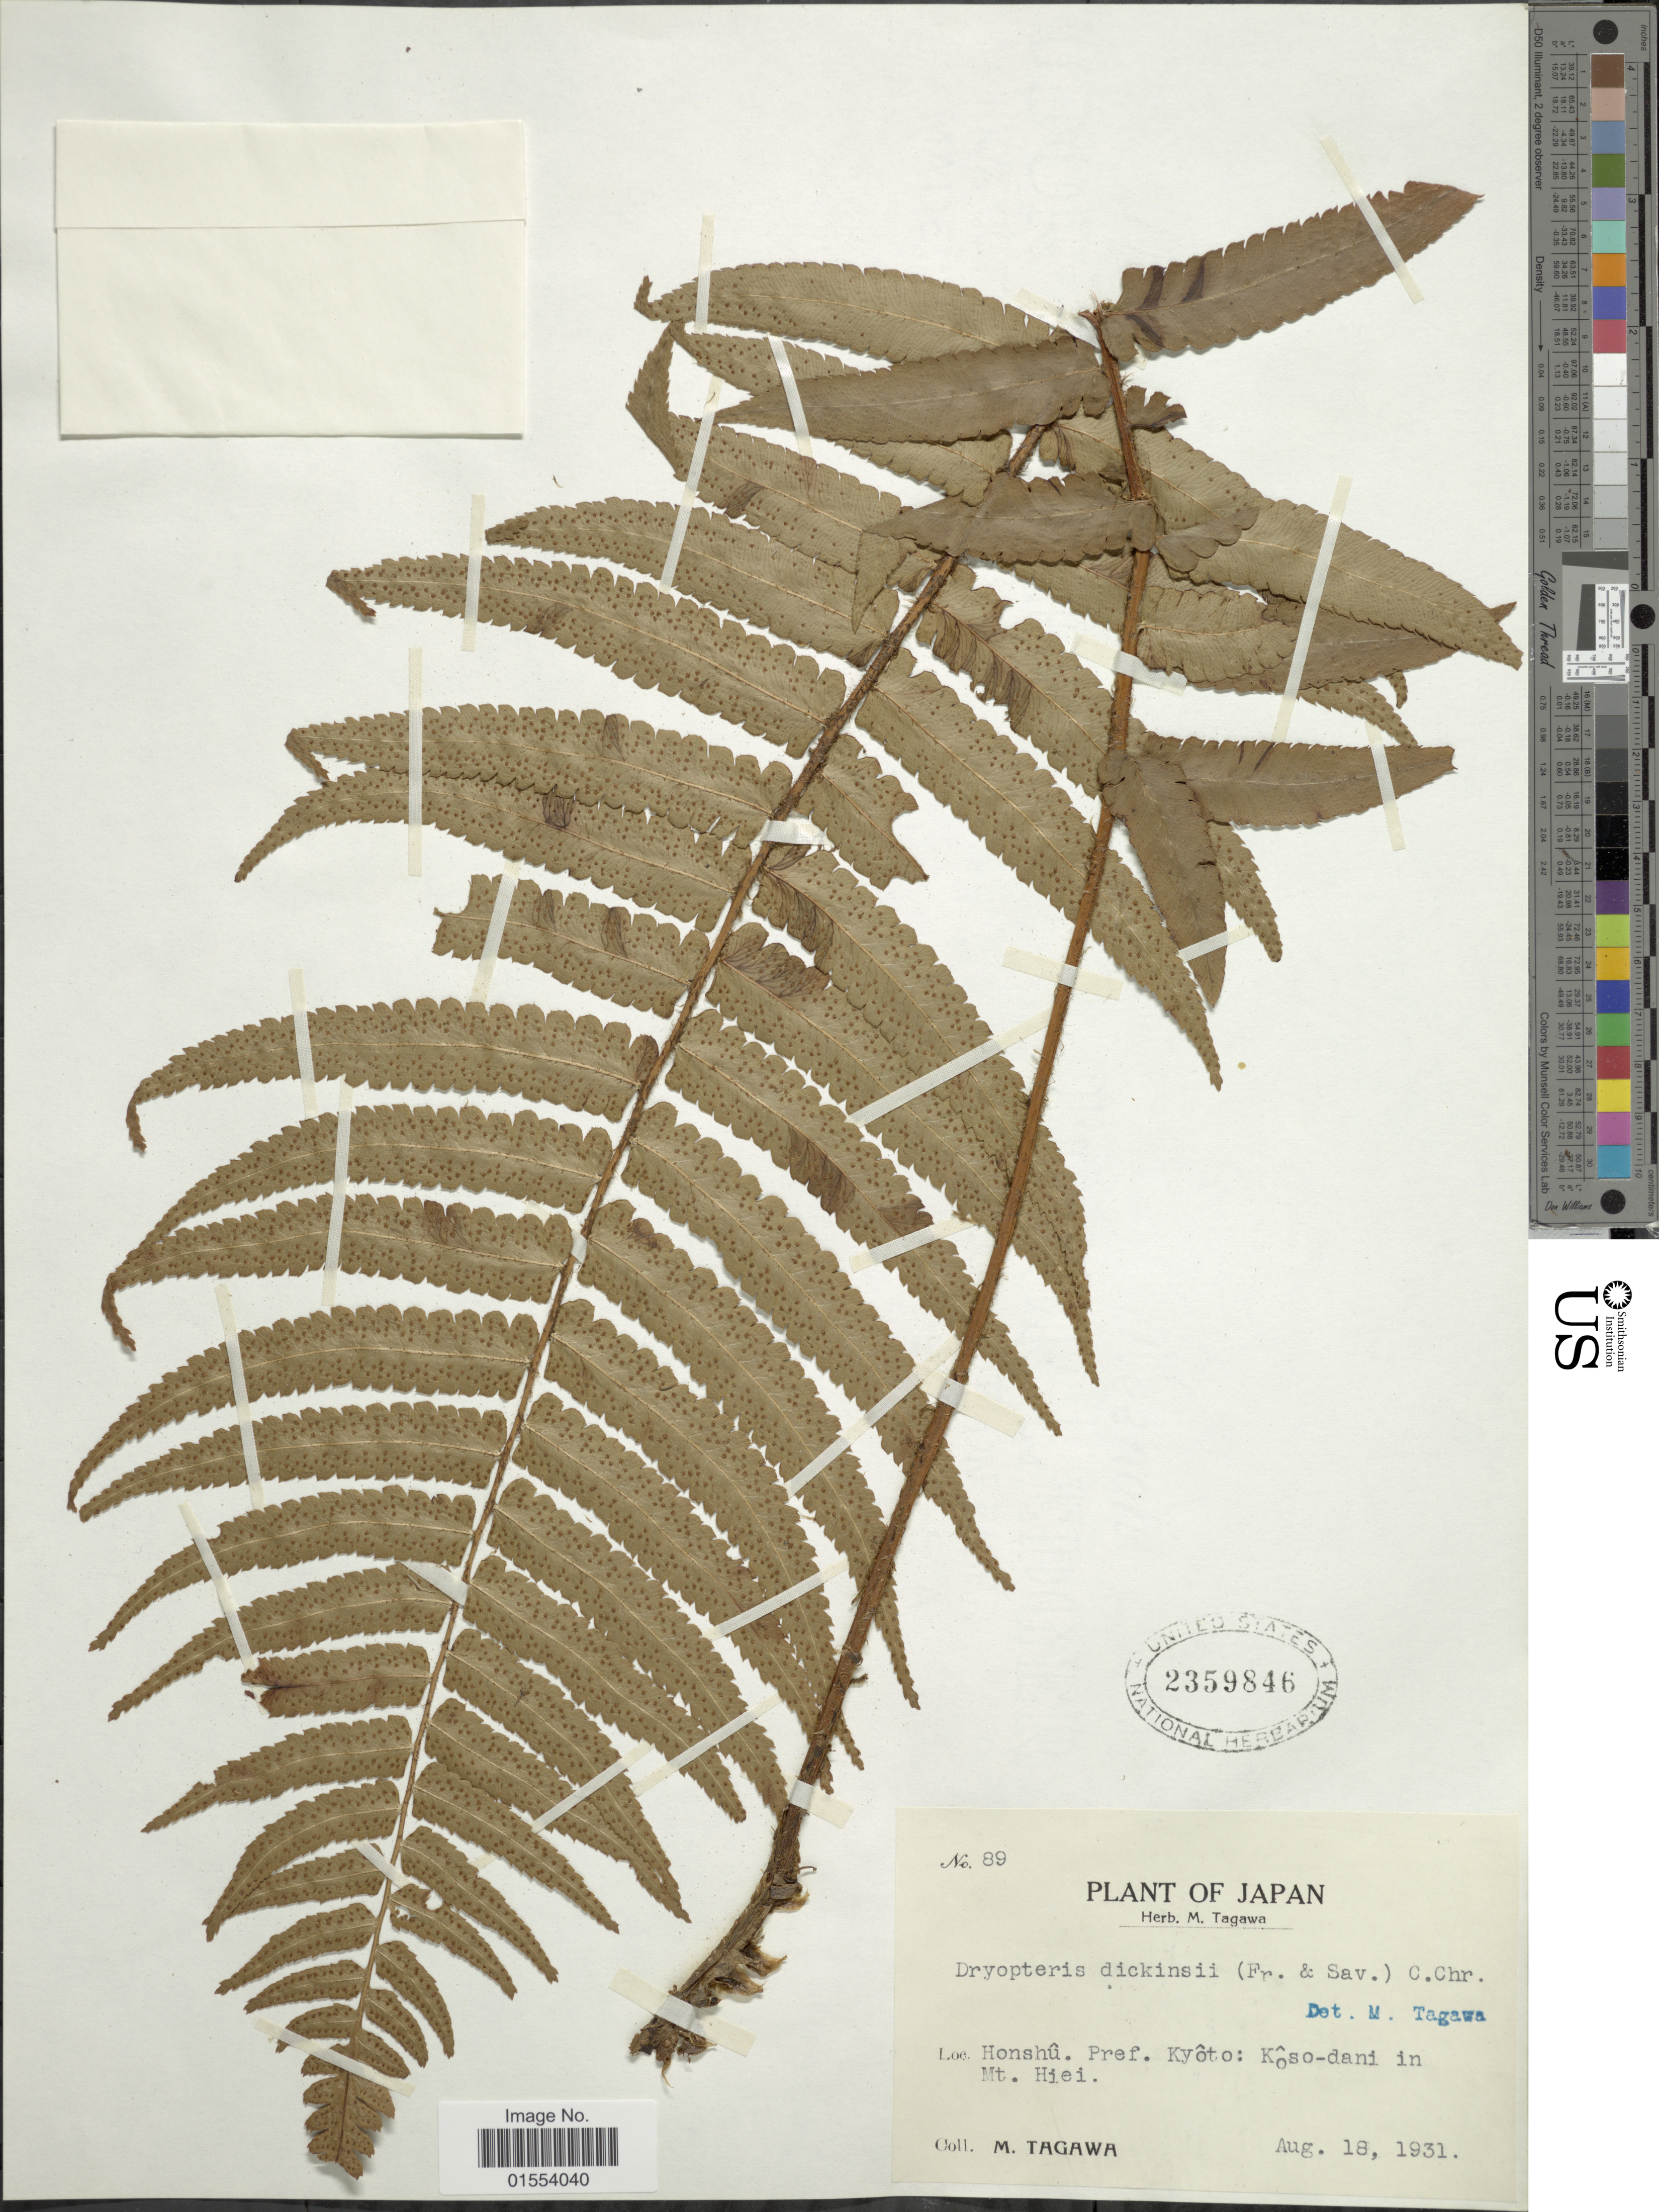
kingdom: Plantae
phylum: Tracheophyta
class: Polypodiopsida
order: Polypodiales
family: Dryopteridaceae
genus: Dryopteris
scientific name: Dryopteris dickinsii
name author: (Franch. & Sav.) Christ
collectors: M. Tagawa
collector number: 89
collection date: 1931-08-18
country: Japan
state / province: Kyoto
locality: Honshu. Pref. Kyoto: Koso-dani in Mt. Hiei.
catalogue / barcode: US 2359846